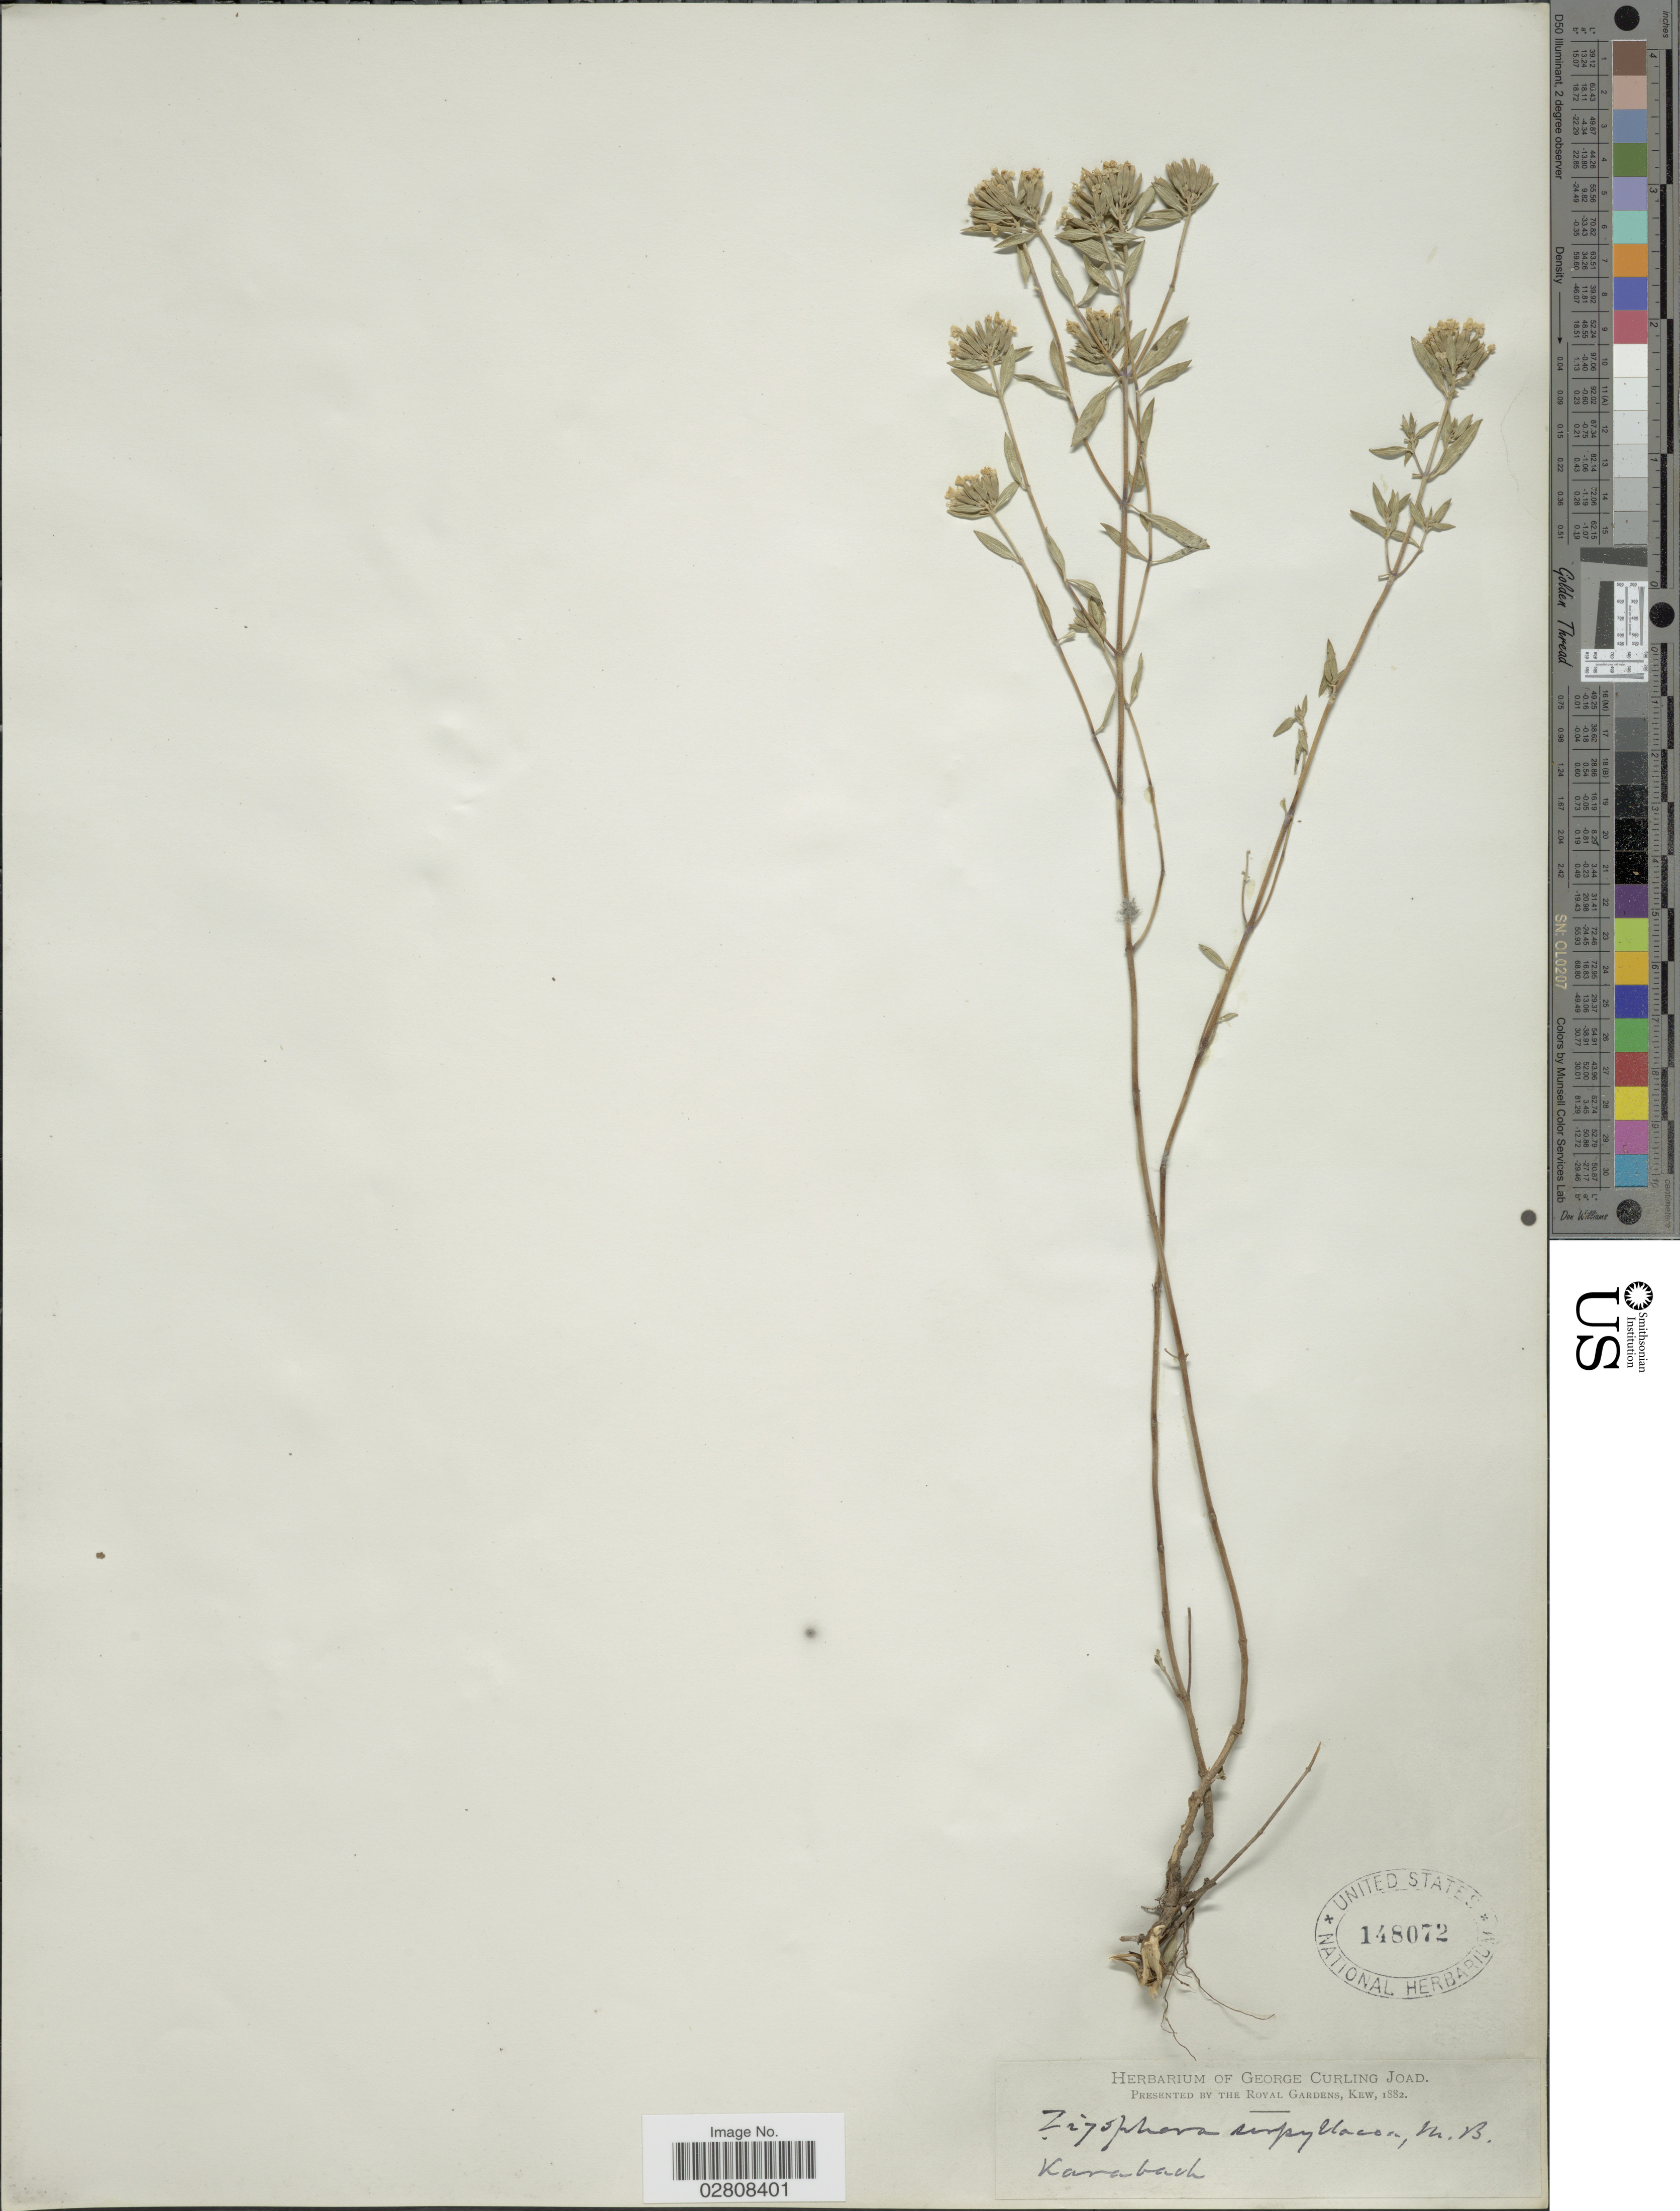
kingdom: Plantae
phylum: Tracheophyta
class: Magnoliopsida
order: Lamiales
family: Lamiaceae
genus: Ziziphora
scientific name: Ziziphora serpyllacea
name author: M. Bieb.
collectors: ex herb. George Curling Joad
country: Azerbaijan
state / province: Nagorno-Karabakh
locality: Karabach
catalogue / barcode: US 148072